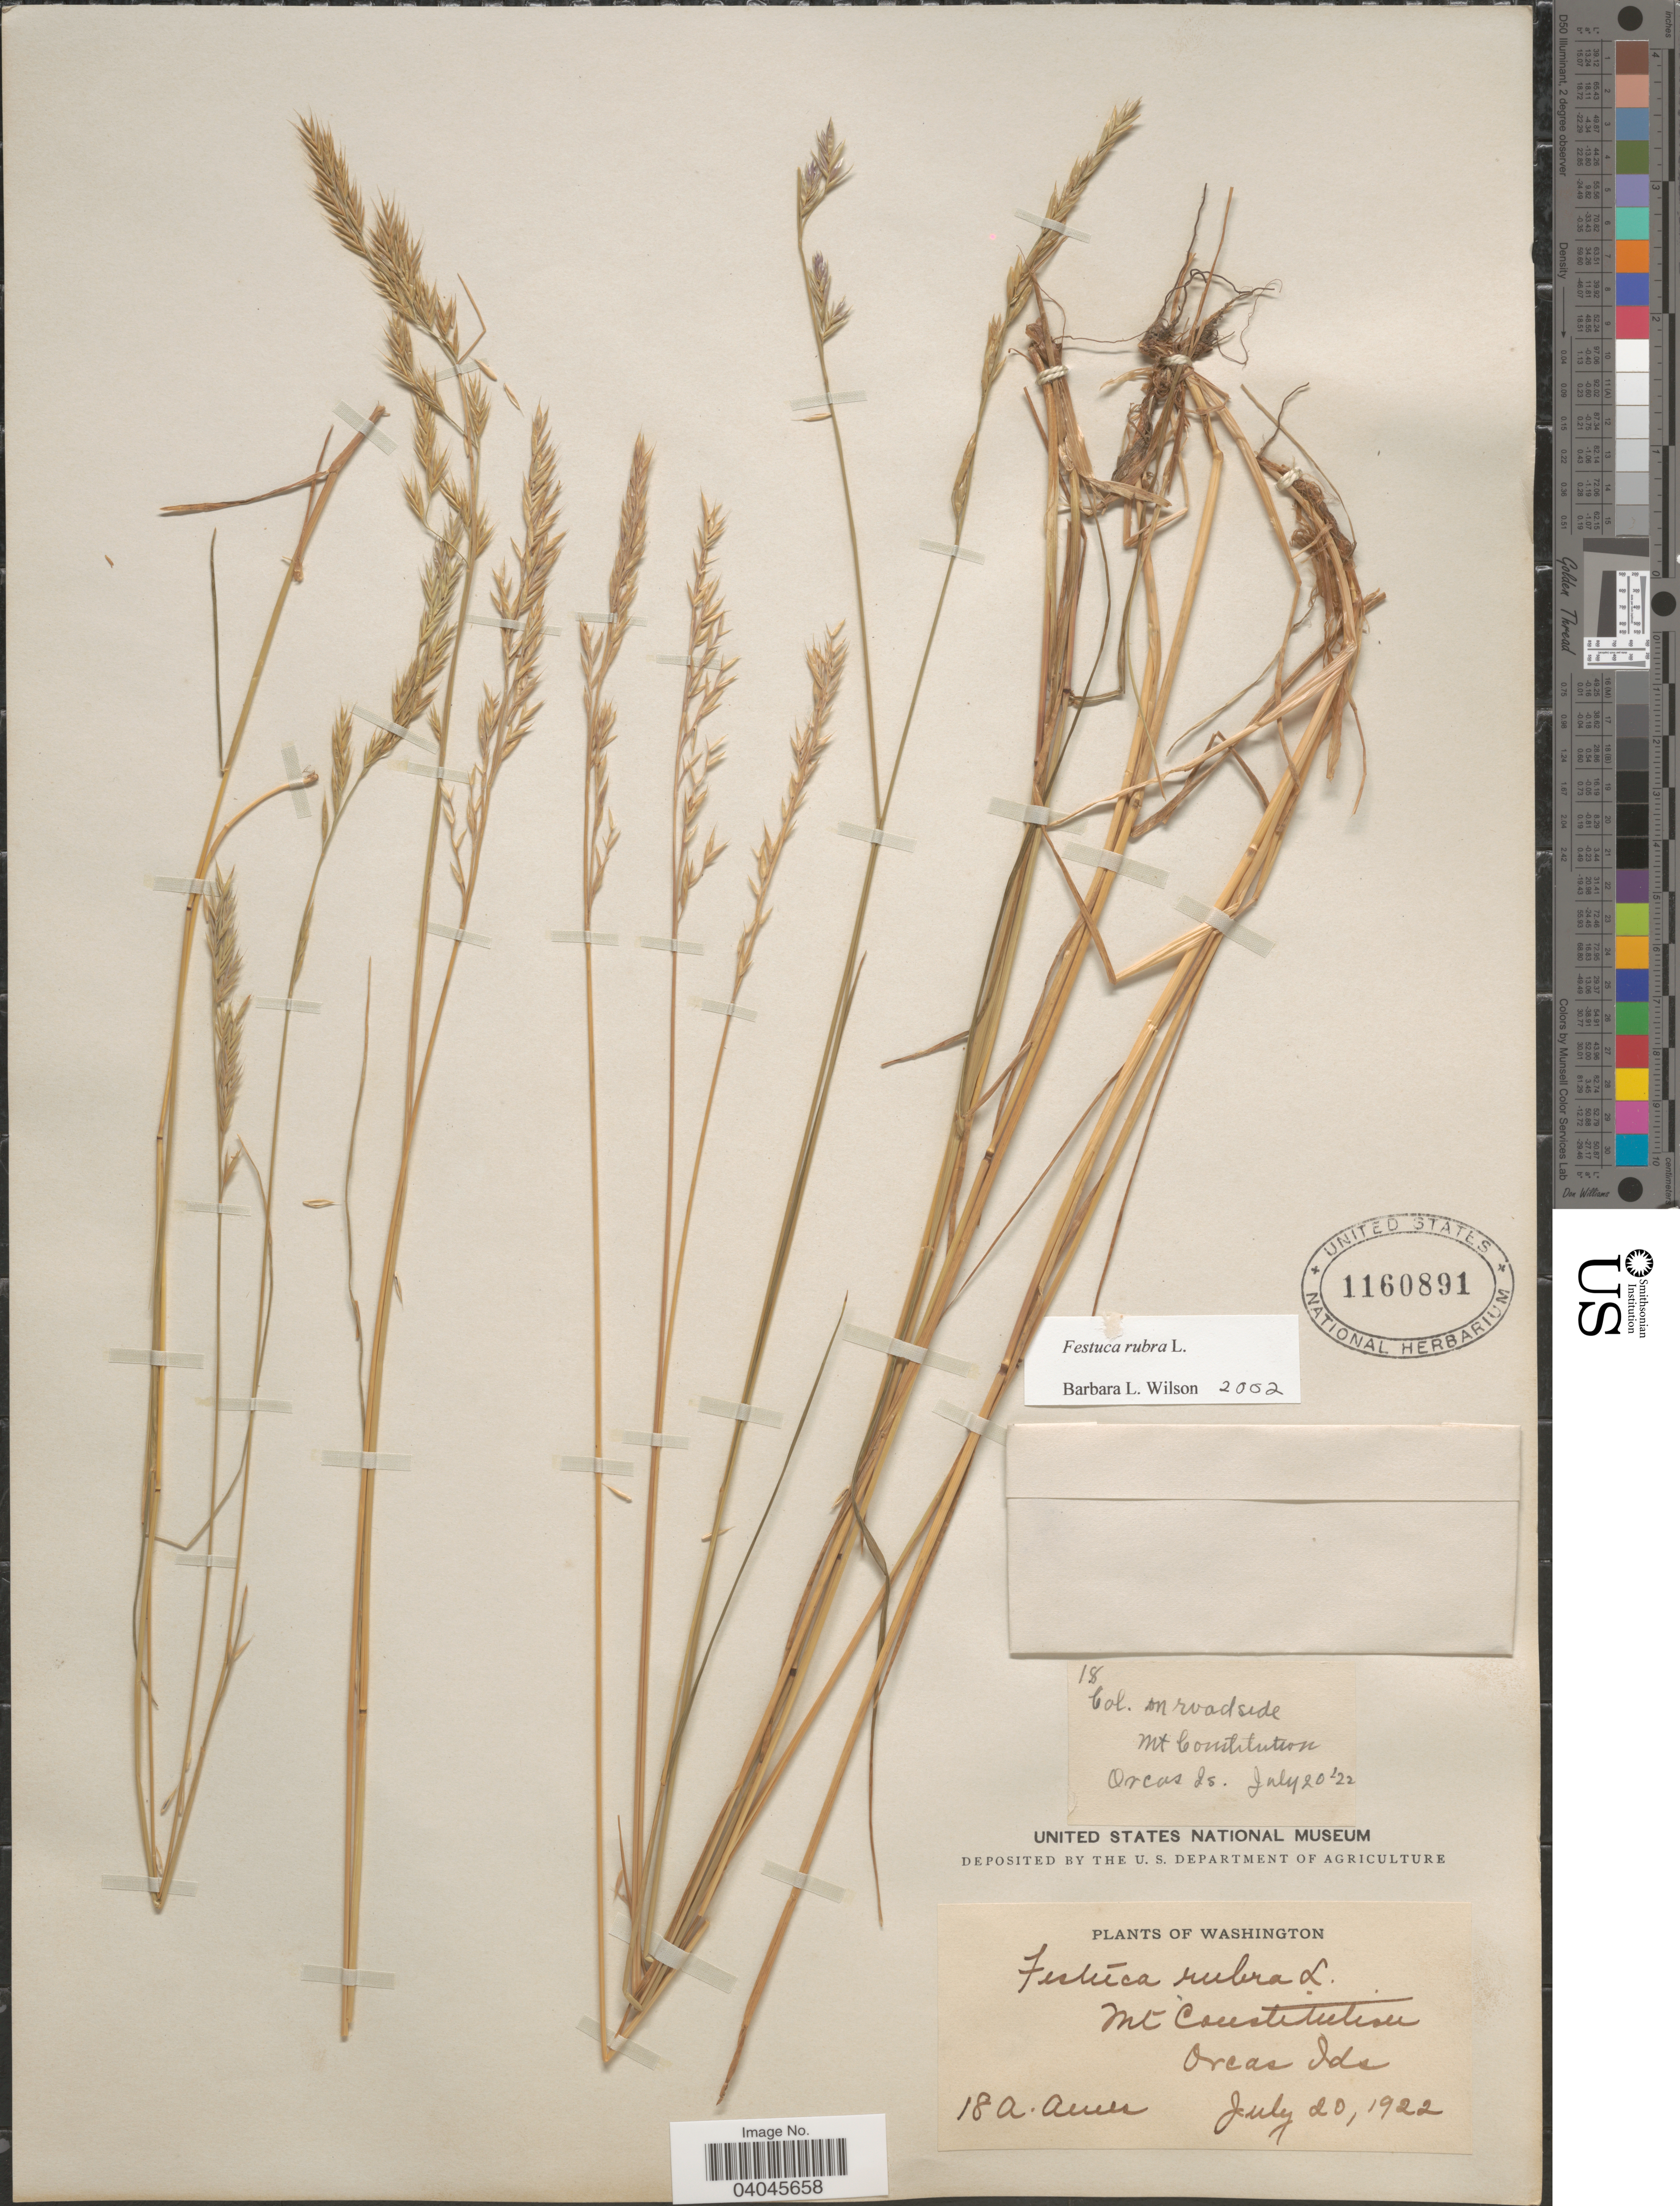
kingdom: Plantae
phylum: Tracheophyta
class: Liliopsida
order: Poales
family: Poaceae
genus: Festuca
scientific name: Festuca rubra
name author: L.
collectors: A. Auer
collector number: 18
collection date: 1922-07-20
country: United States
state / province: Washington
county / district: San Juan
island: Orcas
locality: Mt. Constitution. Orcas Ids.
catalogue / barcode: US 1160891